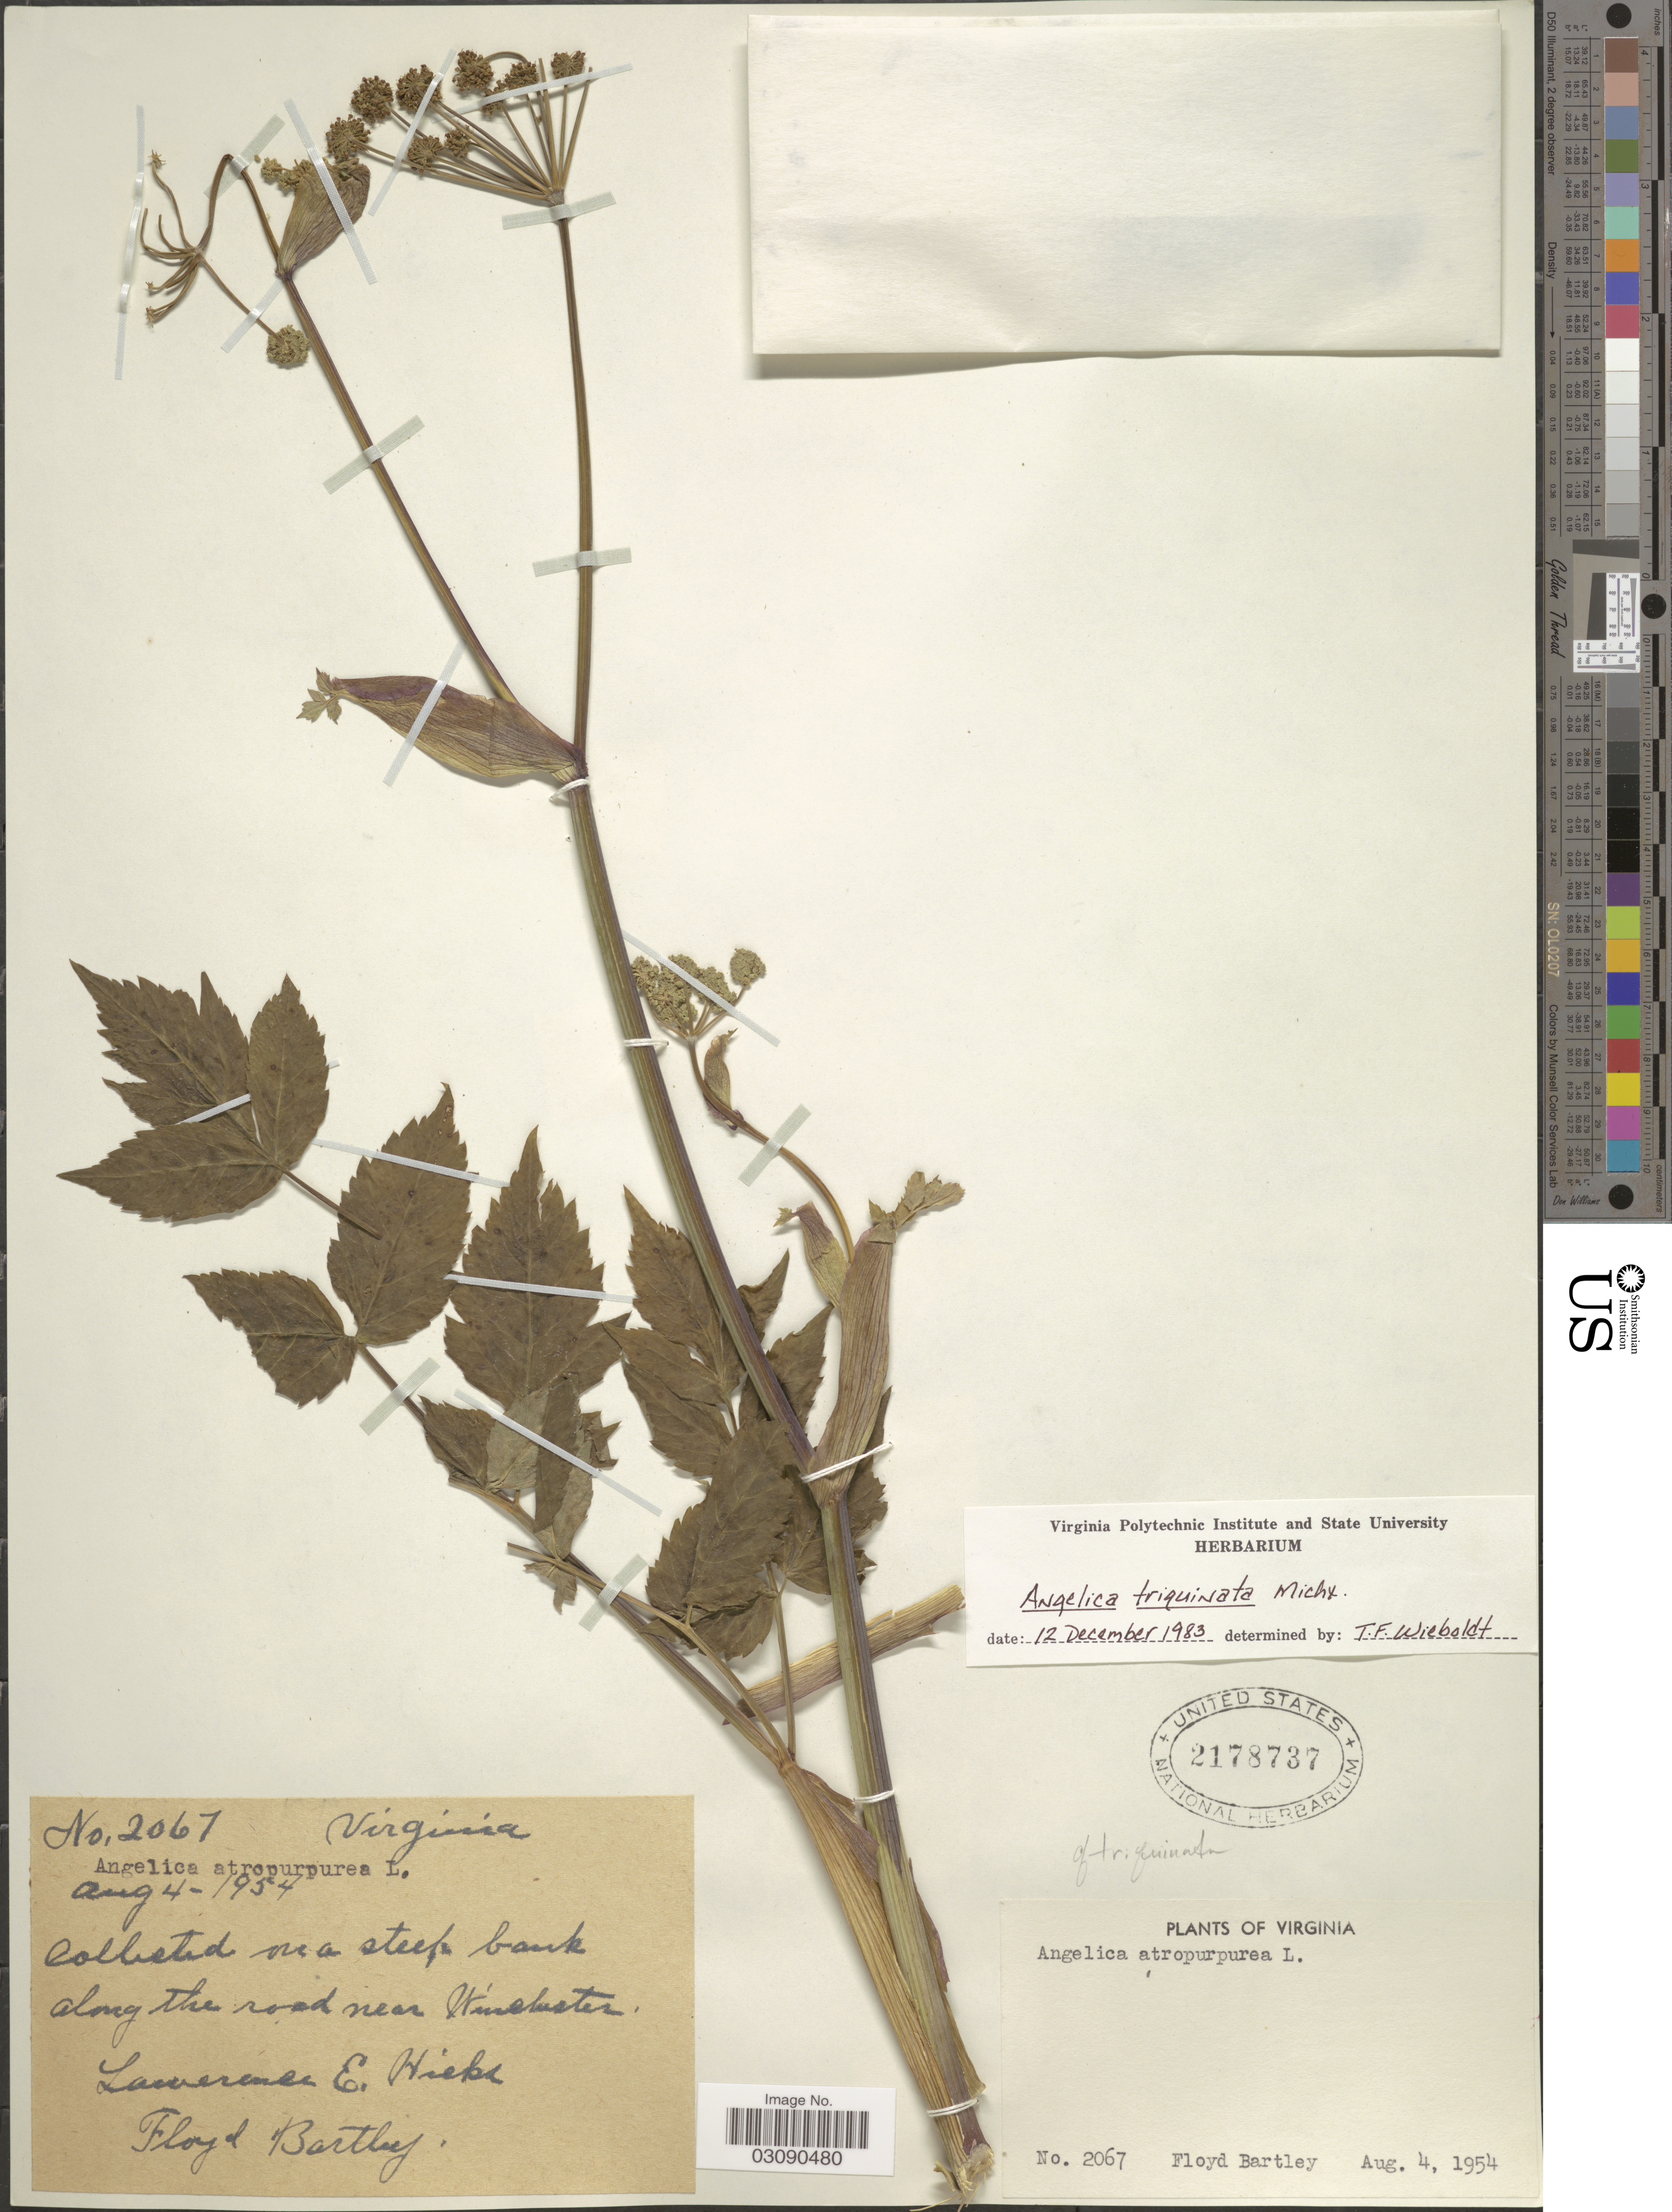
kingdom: Plantae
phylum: Tracheophyta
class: Magnoliopsida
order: Apiales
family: Apiaceae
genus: Angelica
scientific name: Angelica triquinata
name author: Michx.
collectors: F. Bartley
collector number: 2067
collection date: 1954-08-04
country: United States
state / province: Virginia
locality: Collected near steep bank along the road near Winchester. Lawrence E. Hieka [unsure placement].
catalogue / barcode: US 2178737